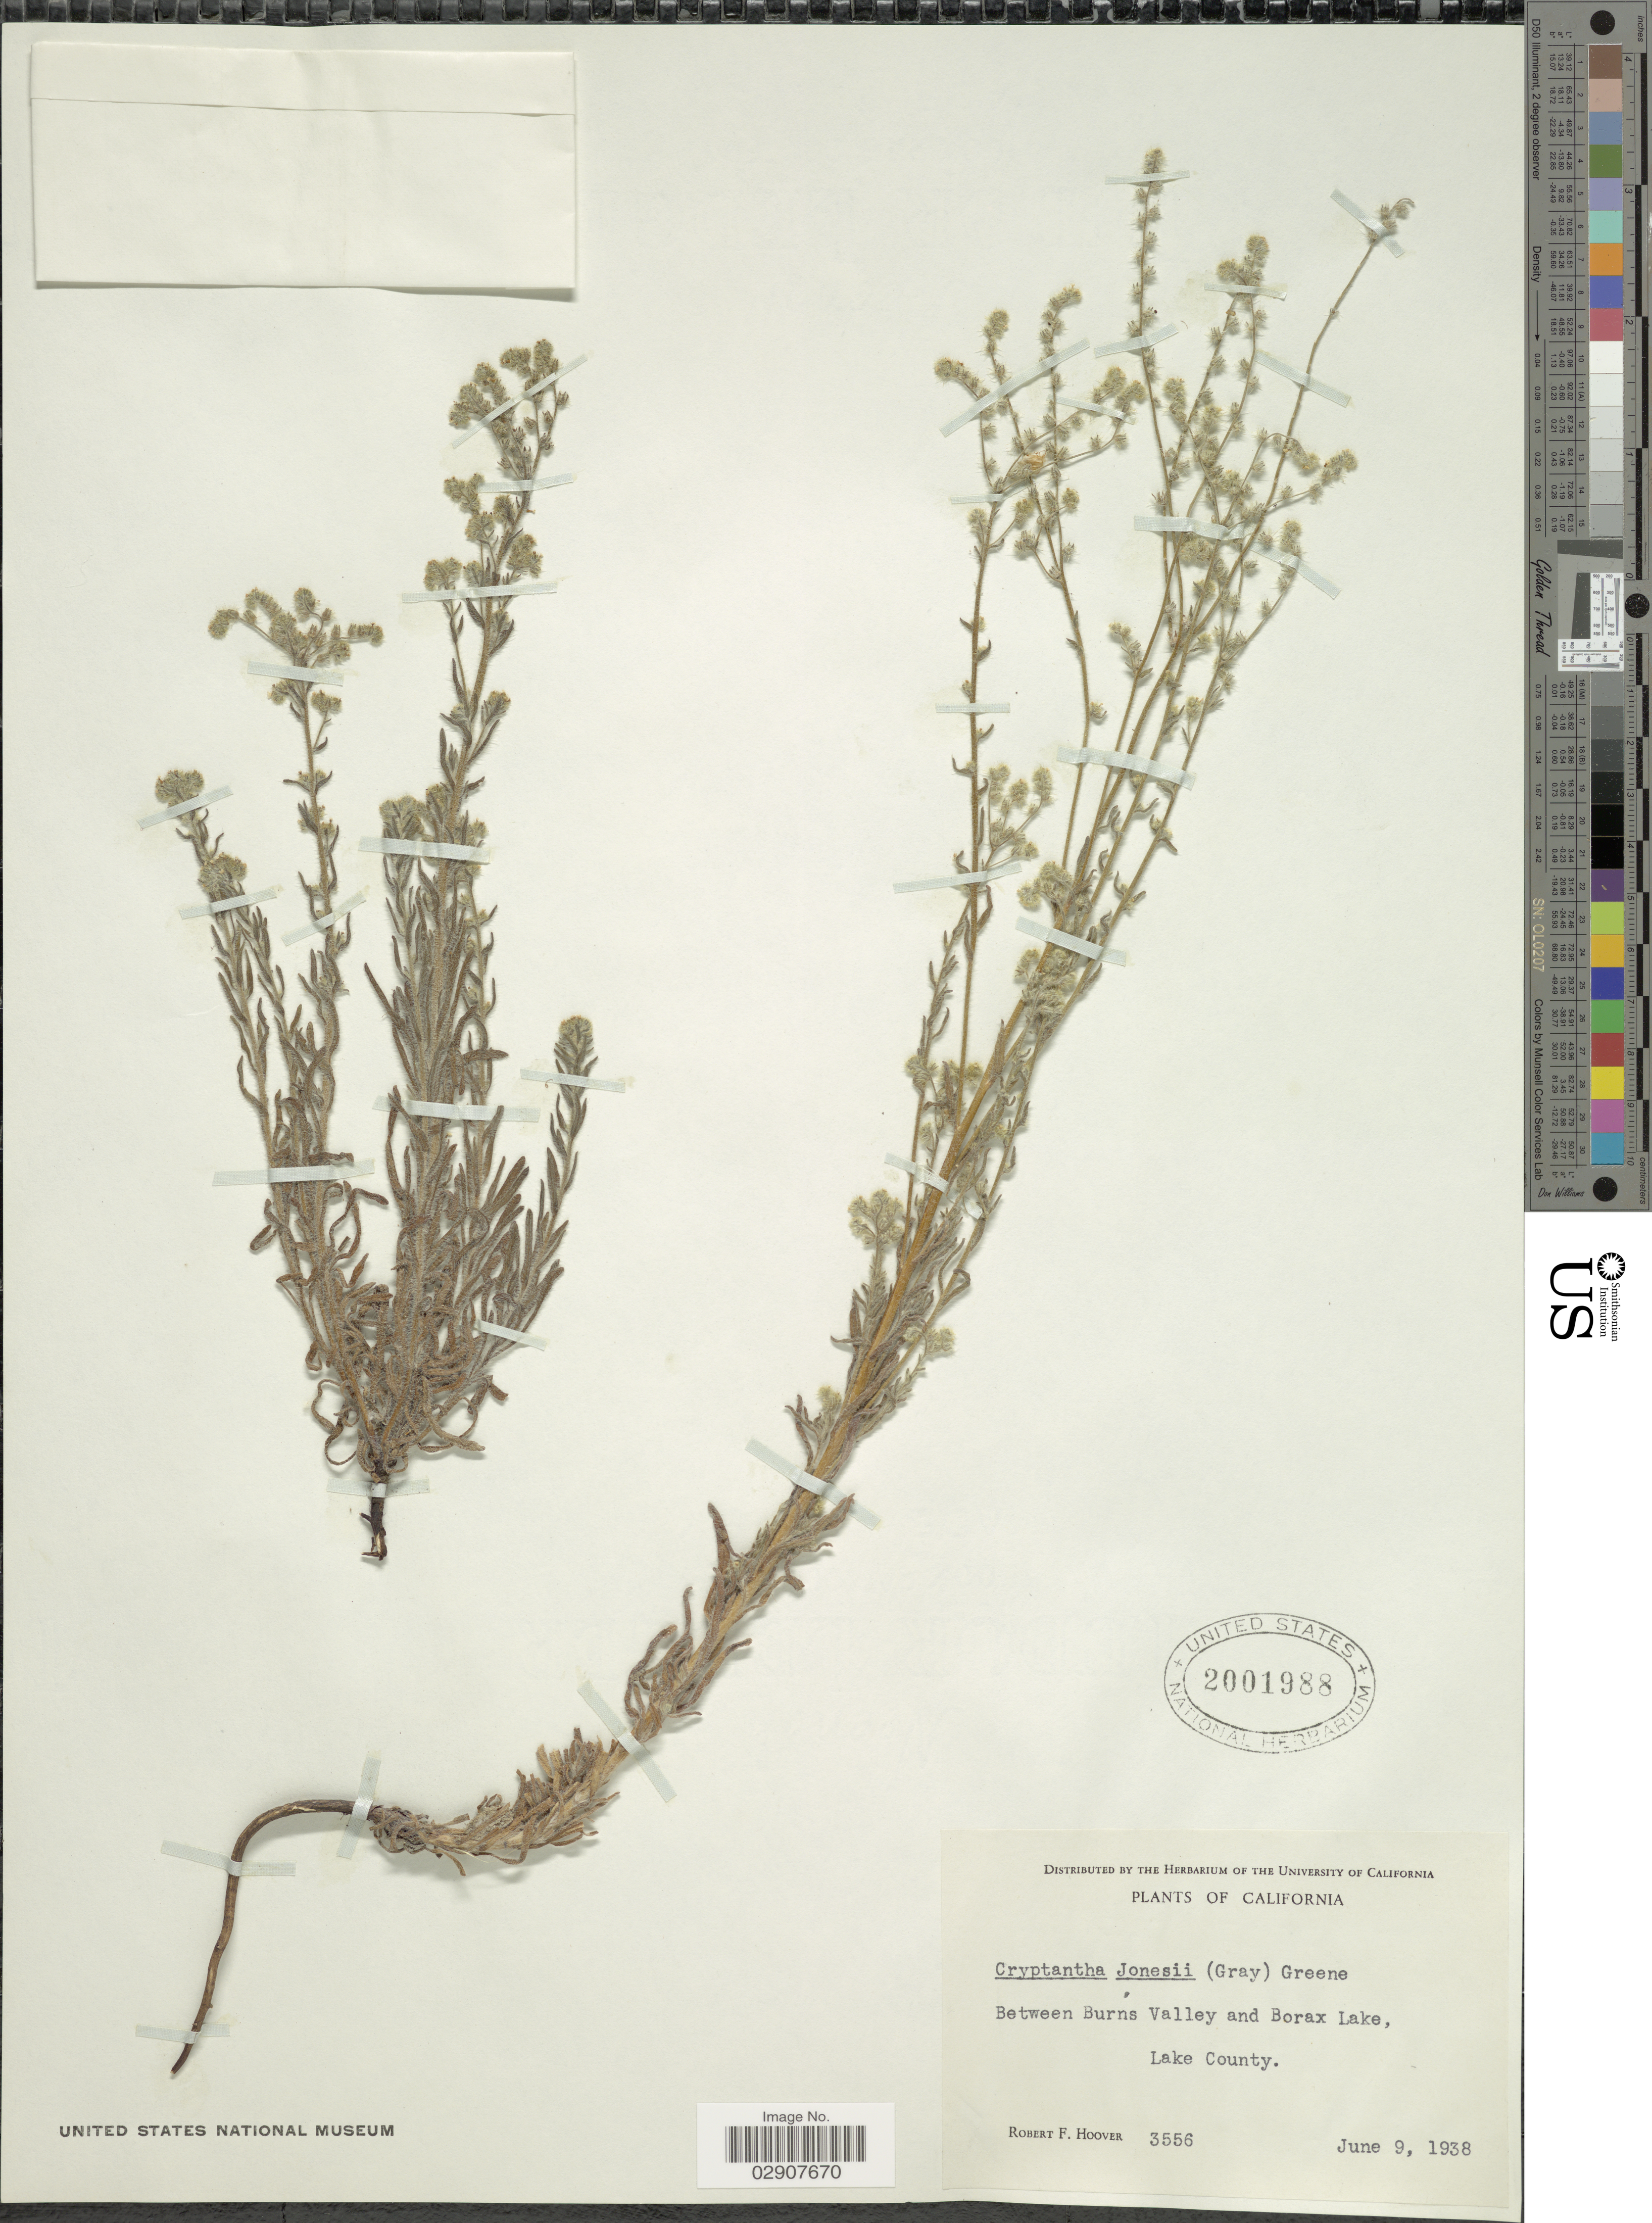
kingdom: Plantae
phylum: Tracheophyta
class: Magnoliopsida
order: Boraginales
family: Boraginaceae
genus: Cryptantha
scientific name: Cryptantha jonesii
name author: (A. Gray) S.W. Greene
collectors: R. F. Hoover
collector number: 3556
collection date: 1938-06-09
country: United States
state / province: California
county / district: Lake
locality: Between Burns Valley and Borax Lake, Lake County.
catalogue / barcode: US 2001988